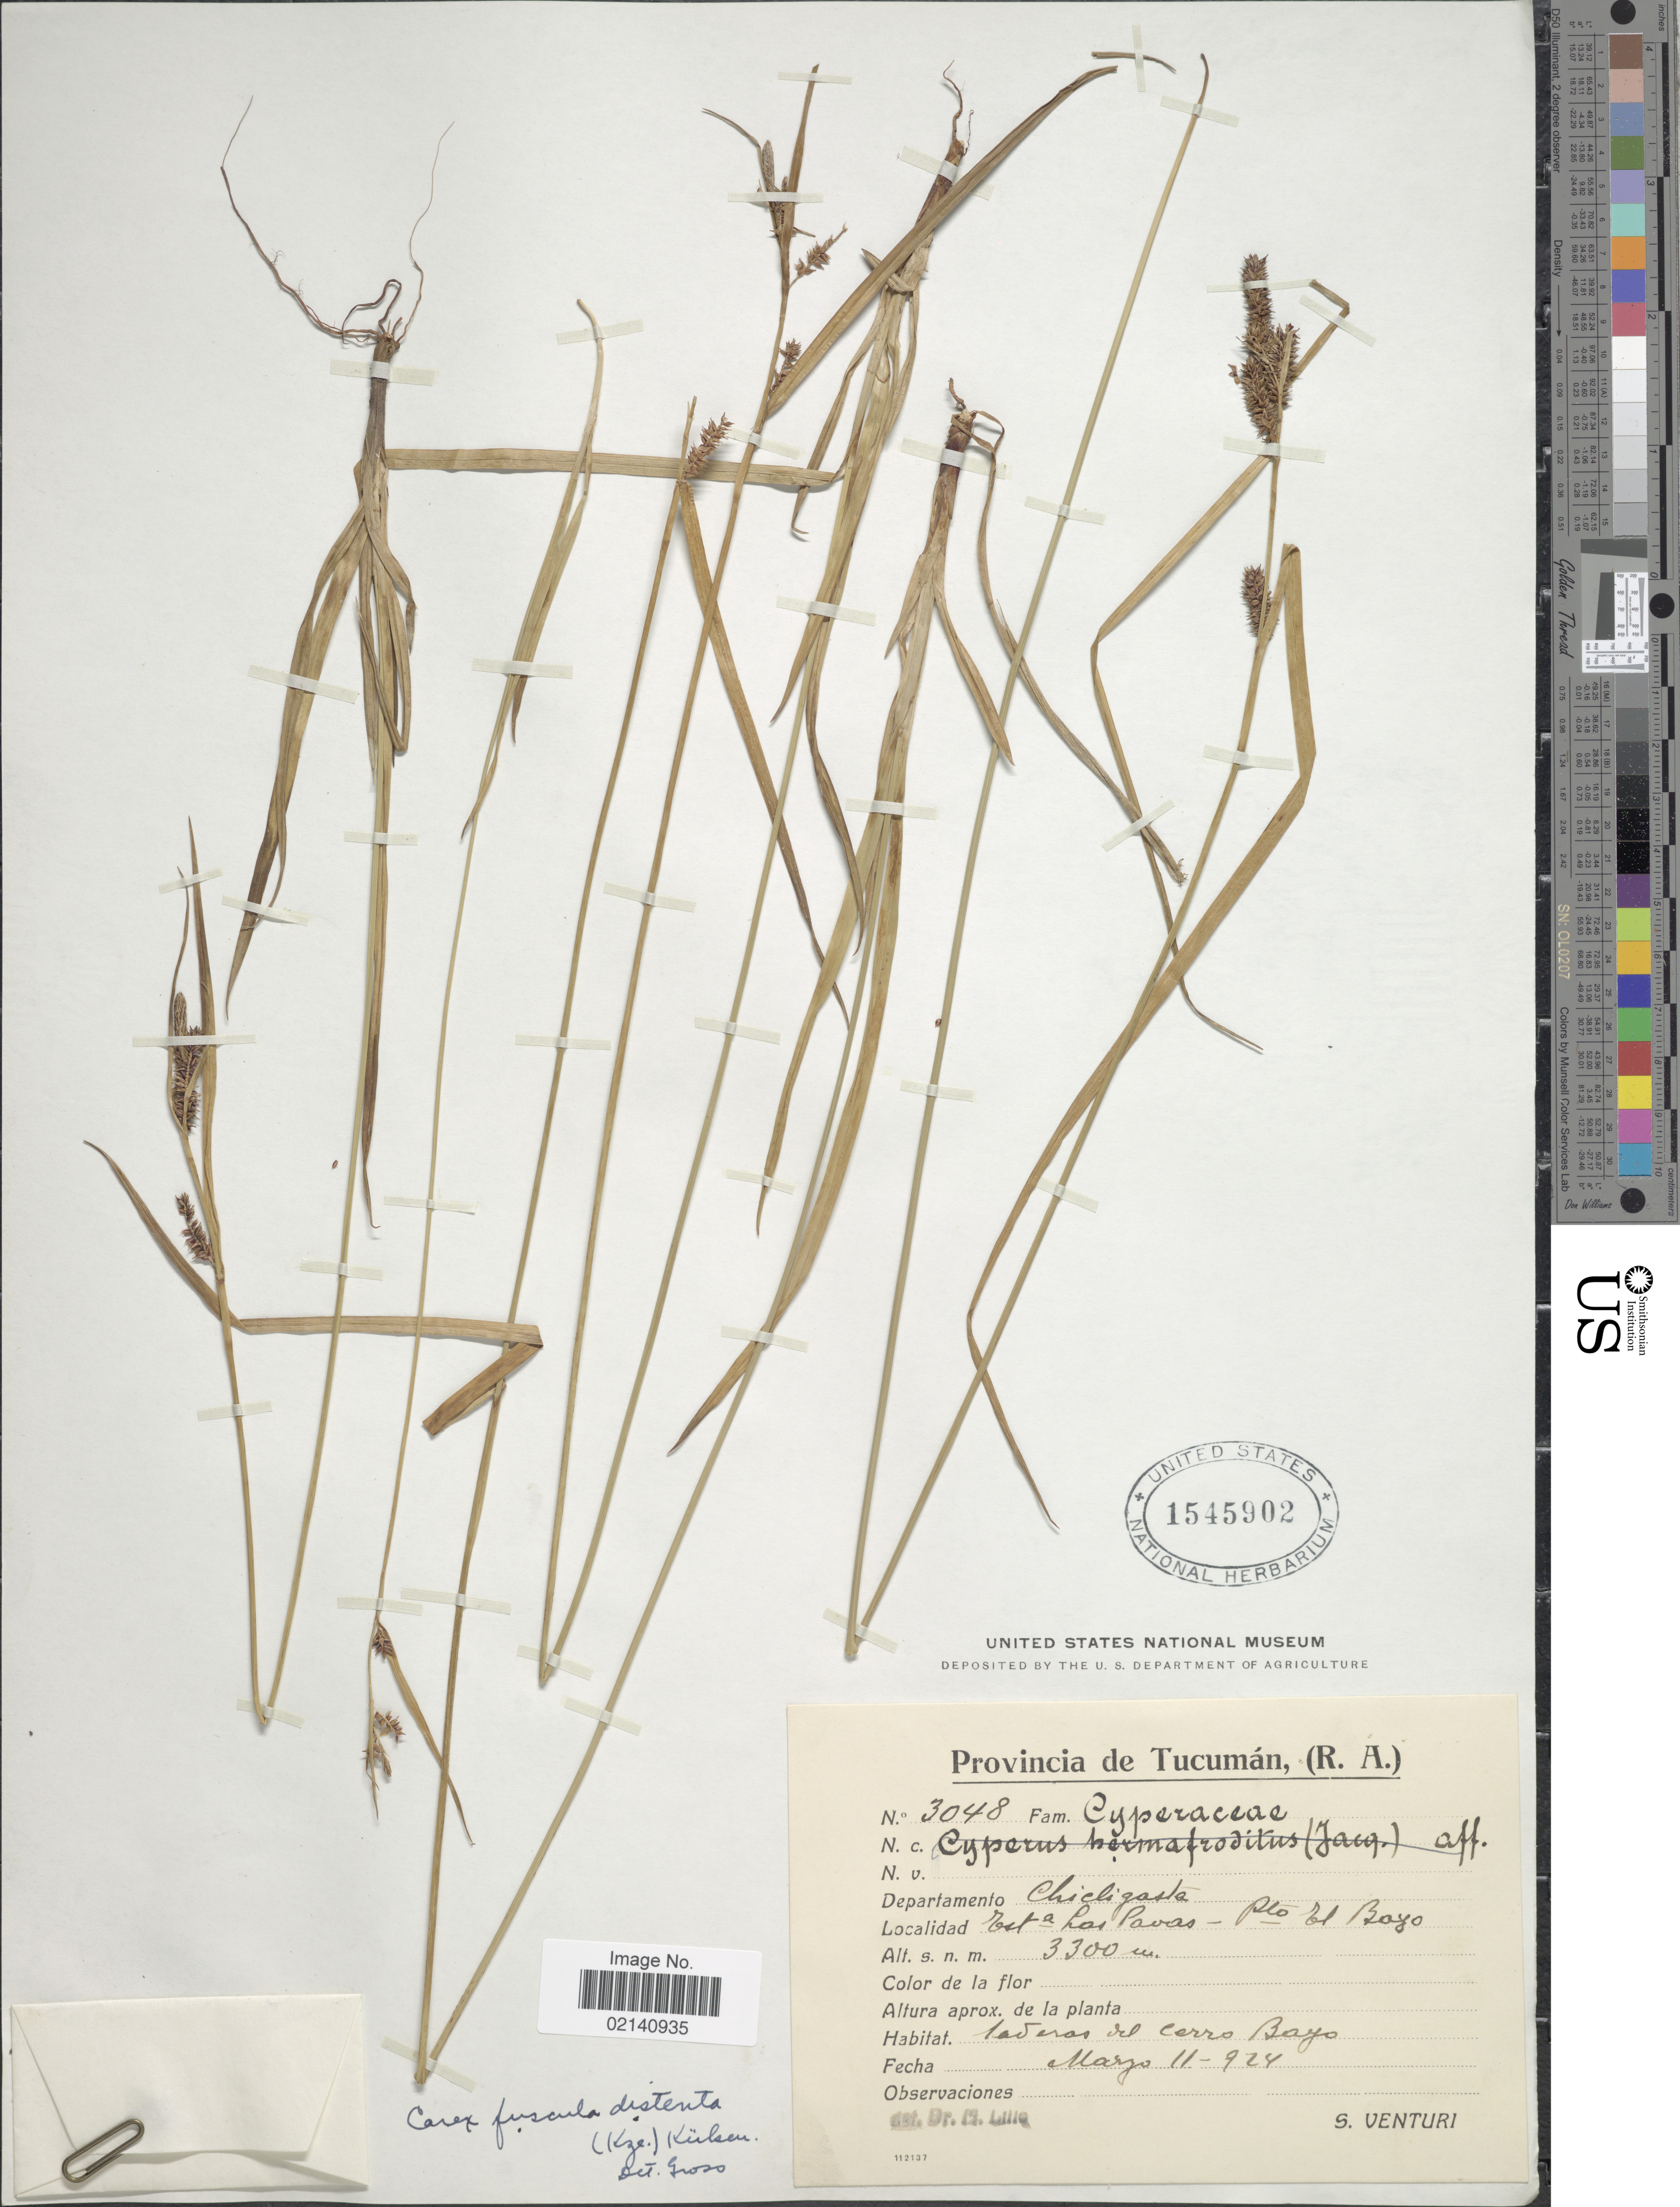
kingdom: Plantae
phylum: Tracheophyta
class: Liliopsida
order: Poales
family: Cyperaceae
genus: Carex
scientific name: Carex fuscula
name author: d'Urv.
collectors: S. Venturi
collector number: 3048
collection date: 1924-03-11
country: Argentina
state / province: Tucuman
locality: Tucuman (R.A.), departamento Chicligasta, Esta. Las Pavas, Pto. Del Bayo, laderas del cerro Bayo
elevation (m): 3300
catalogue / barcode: US 1545902